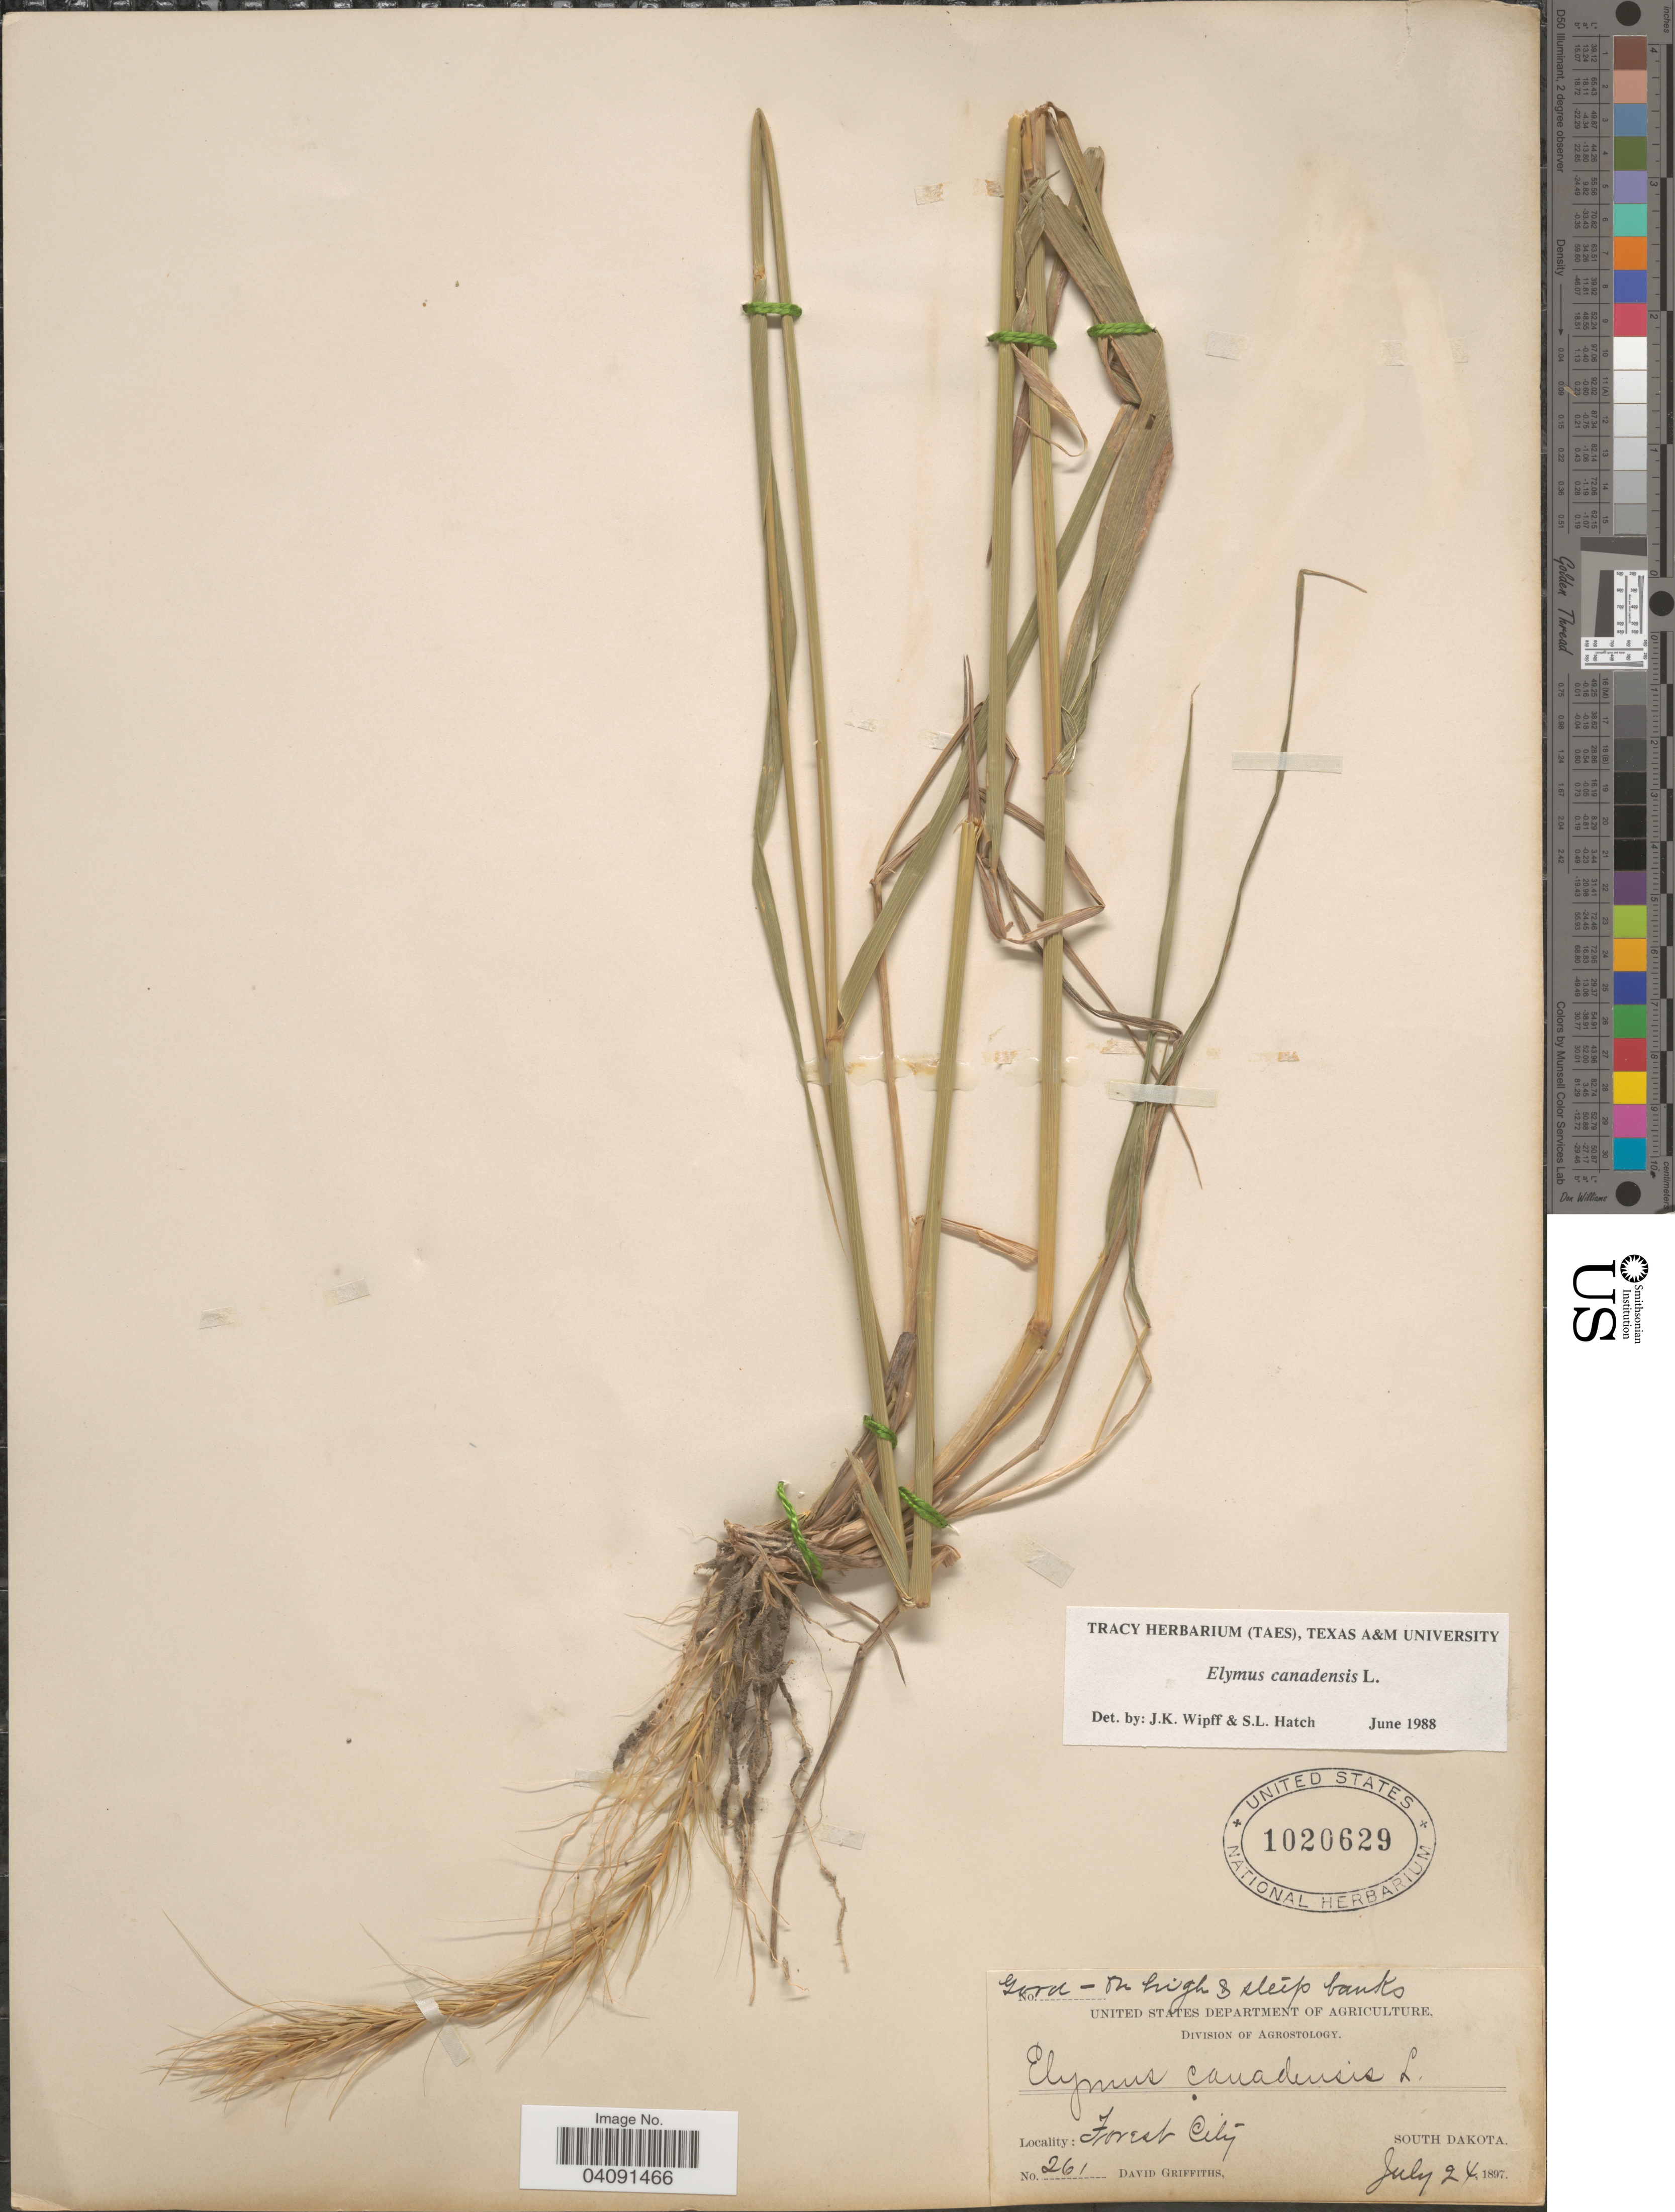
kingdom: Plantae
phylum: Tracheophyta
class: Liliopsida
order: Poales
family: Poaceae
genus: Elymus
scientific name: Elymus canadensis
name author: L.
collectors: D. Griffiths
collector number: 261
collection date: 1897-07-24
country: United States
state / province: South Dakota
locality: Gord - on high & steep banks. Forest City.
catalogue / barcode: US 1020629